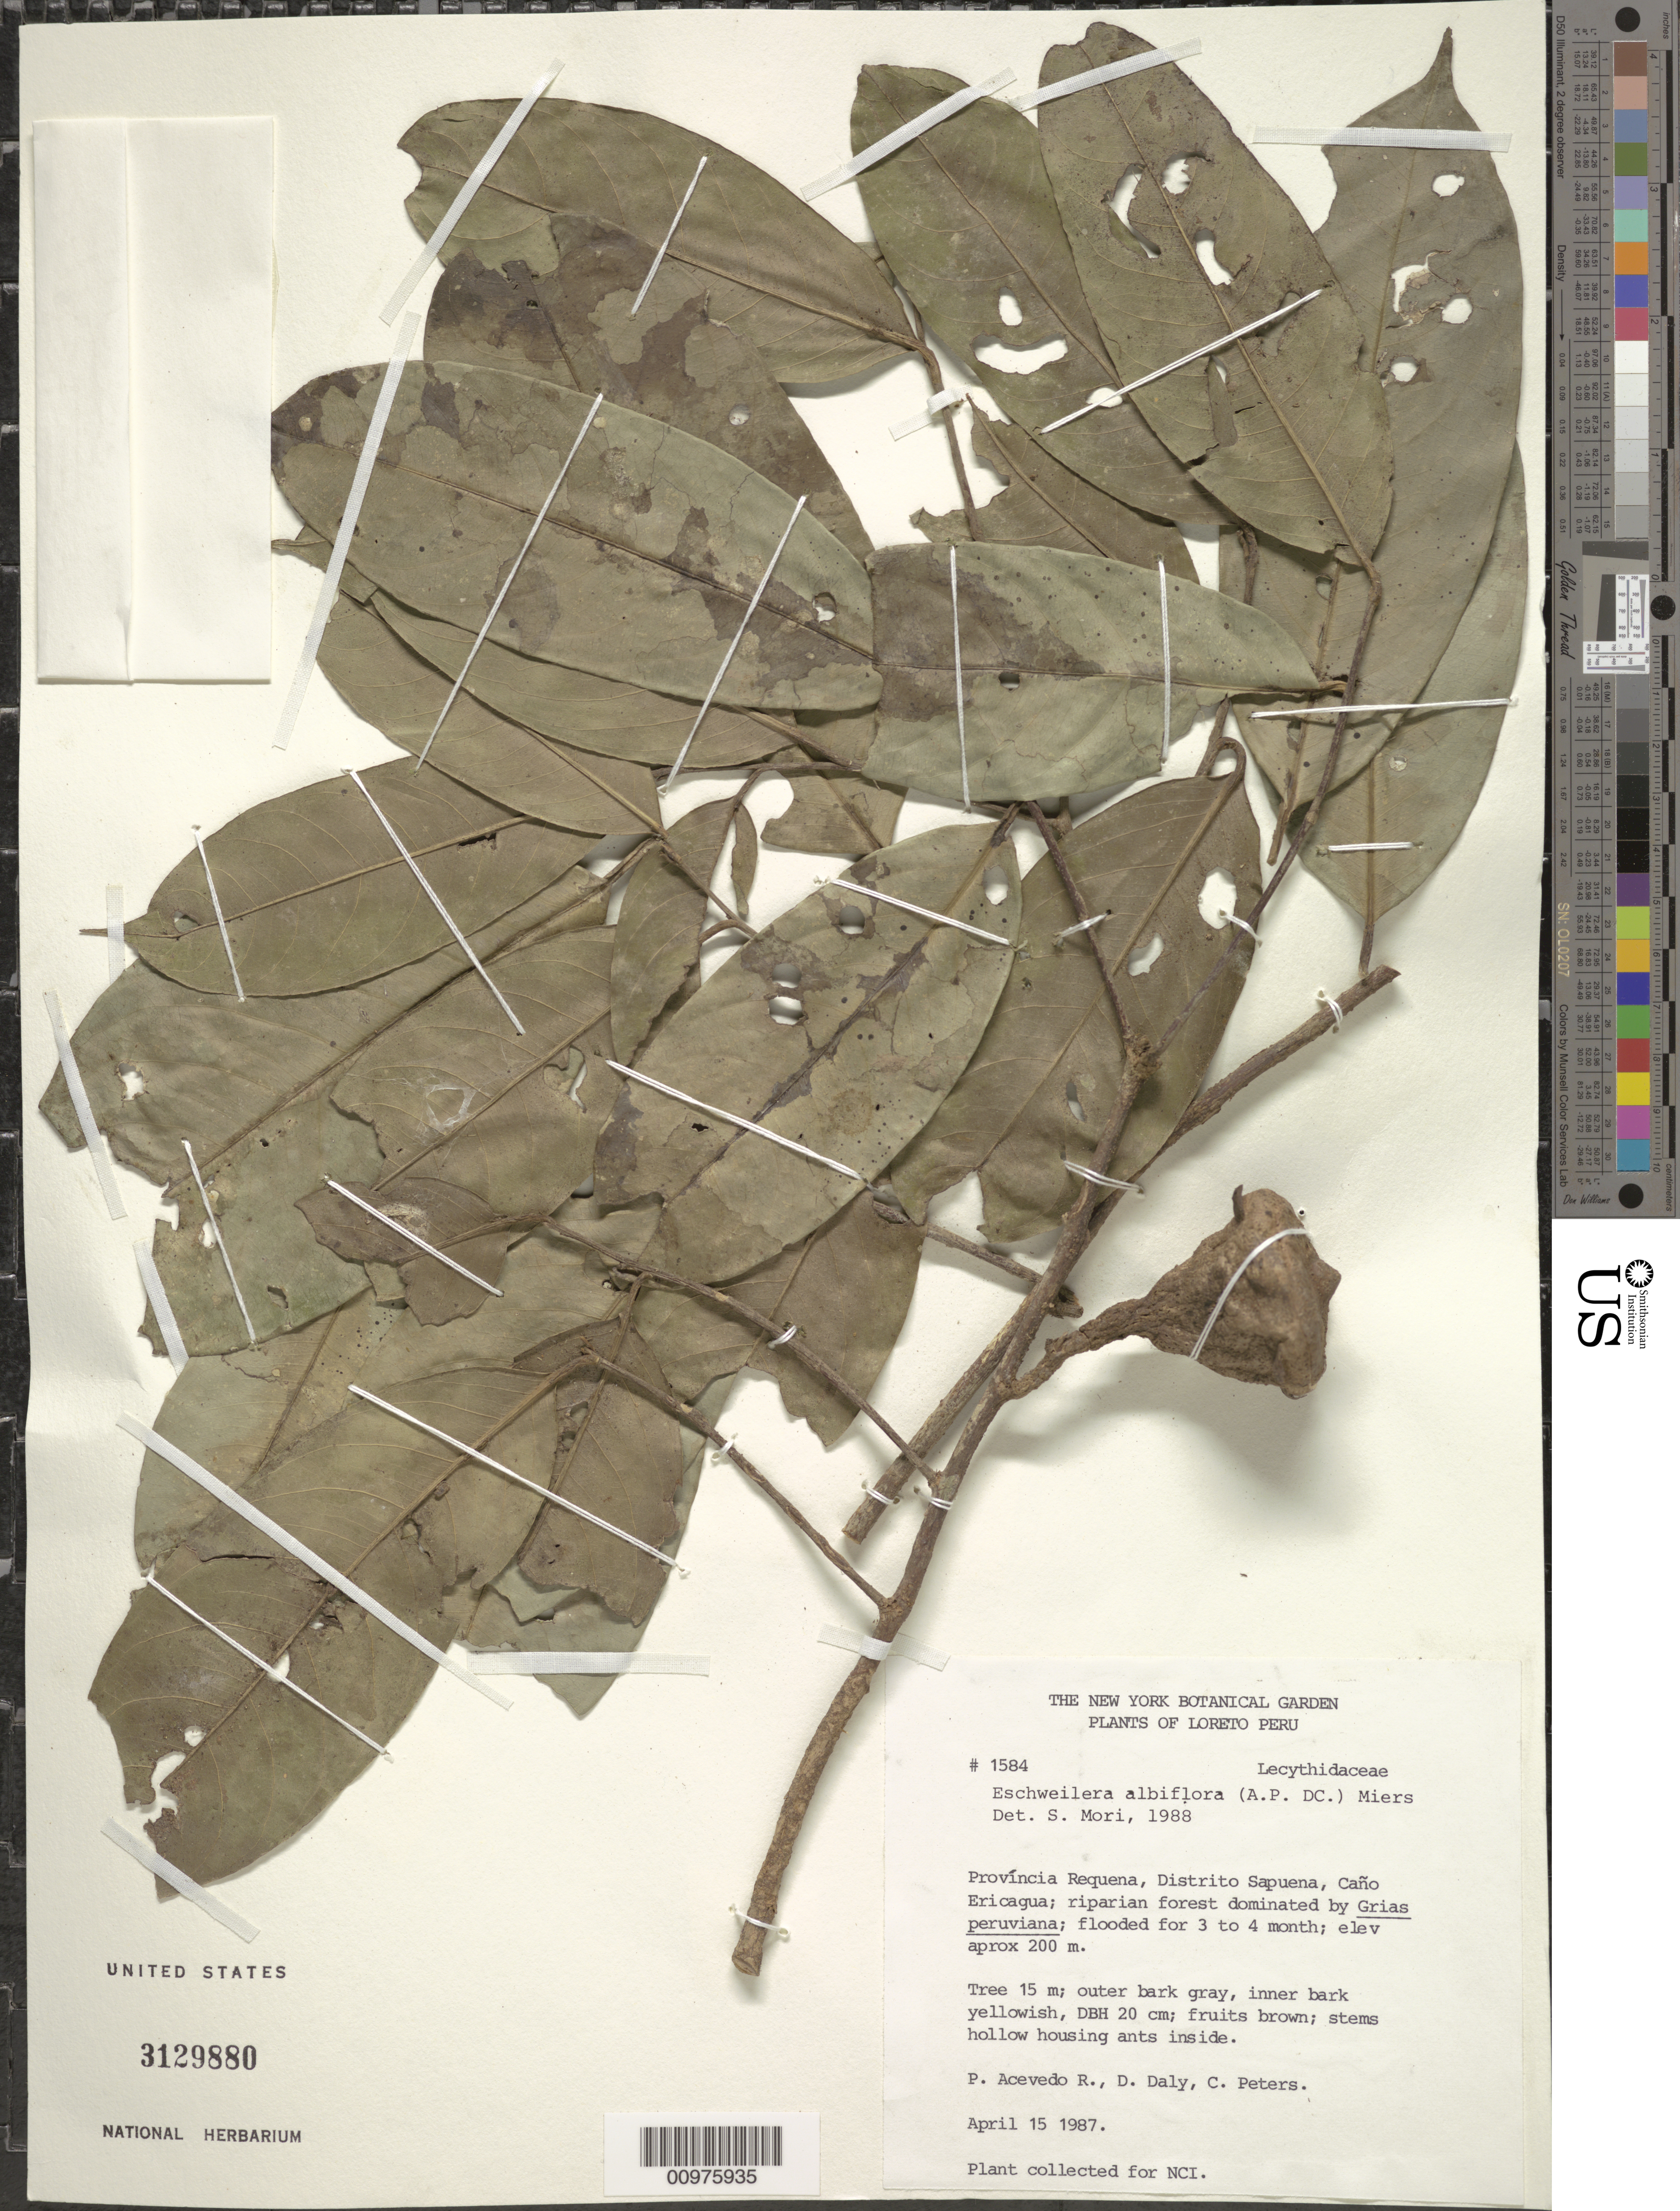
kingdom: Plantae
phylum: Tracheophyta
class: Magnoliopsida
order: Ericales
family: Lecythidaceae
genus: Eschweilera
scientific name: Eschweilera albiflora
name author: (DC.) Miers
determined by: Mori, Scott A.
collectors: P. Acevedo-Rodr., D. C. Daly & C. Peters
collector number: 1584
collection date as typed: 15 Apr 1987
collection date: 1987-04-15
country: Peru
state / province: Loreto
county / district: Requena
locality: Loreto; Prov. Requena; Dist. Sapuena; Cano Ericagua.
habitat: Bosque ribereno dominado por Grias peruviana; flooded 3-4 months; saturated soil.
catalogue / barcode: US 3129880